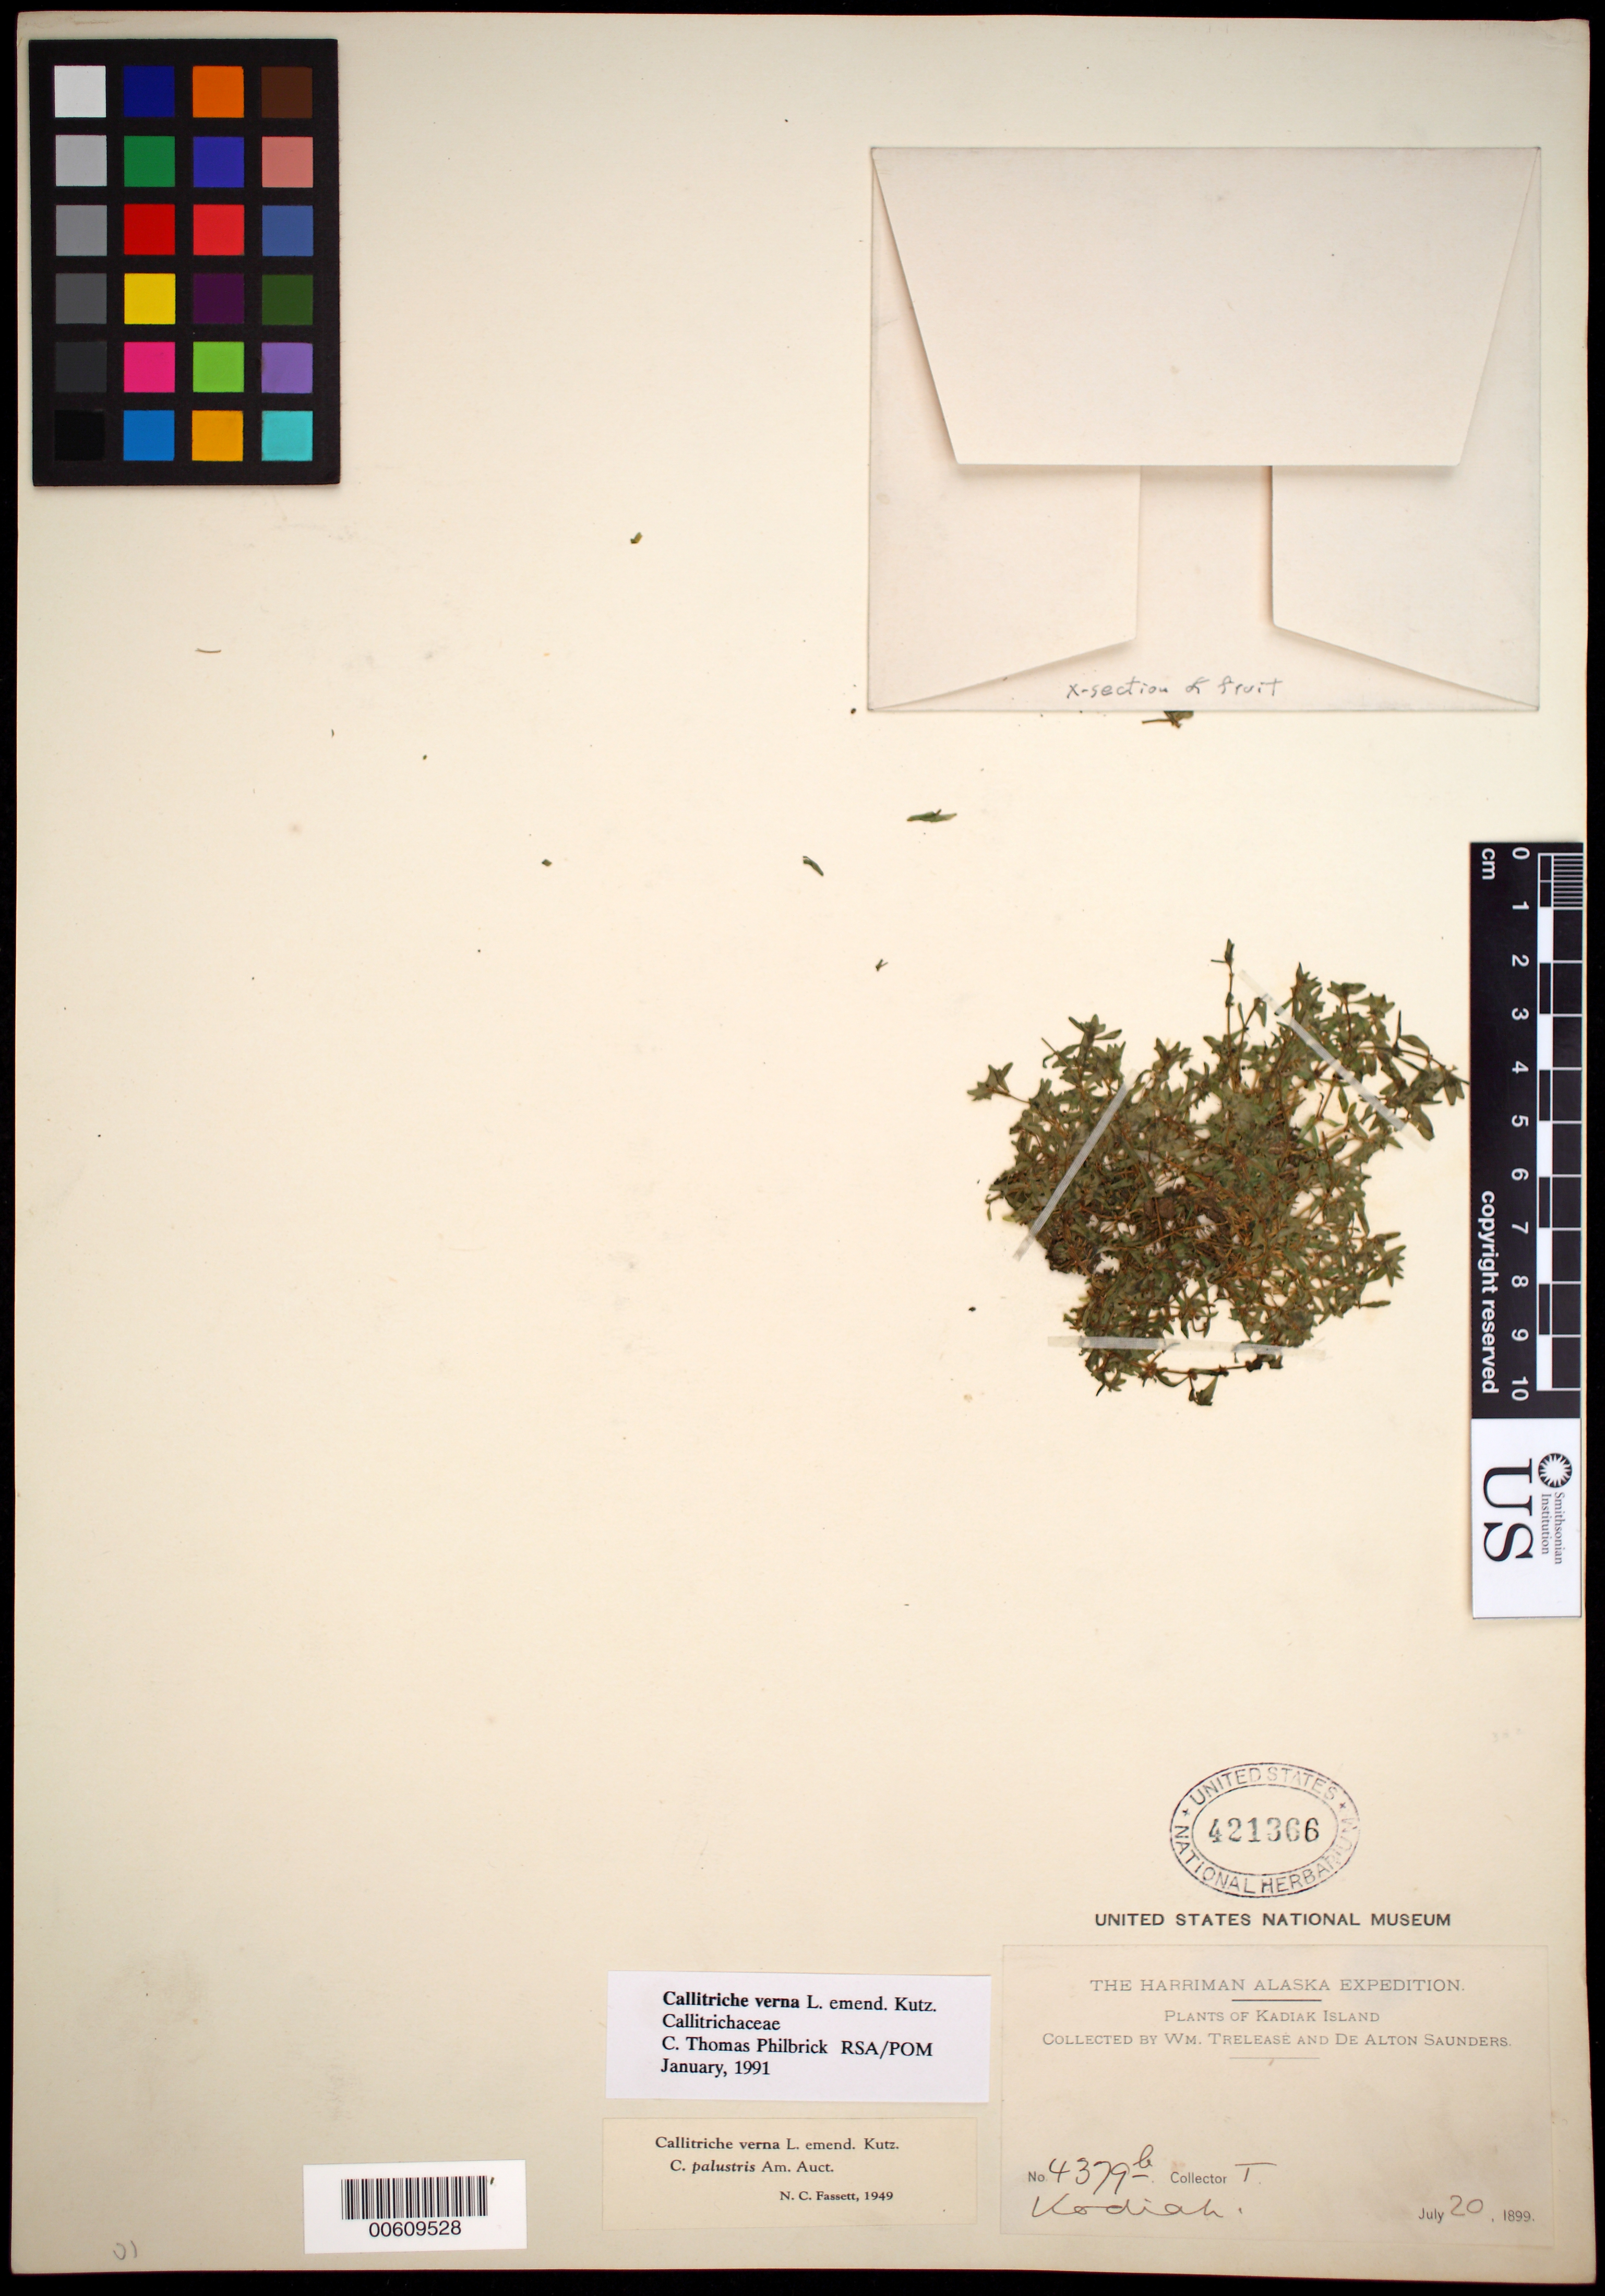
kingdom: Plantae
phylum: Tracheophyta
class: Magnoliopsida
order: Lamiales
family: Plantaginaceae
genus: Callitriche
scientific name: Callitriche verna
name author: L.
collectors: W. Trelease & D. Saunders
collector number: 4379b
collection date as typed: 20 Jul 1899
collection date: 1899-07-20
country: United States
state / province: Alaska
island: Kodiak Island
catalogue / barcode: US 421366